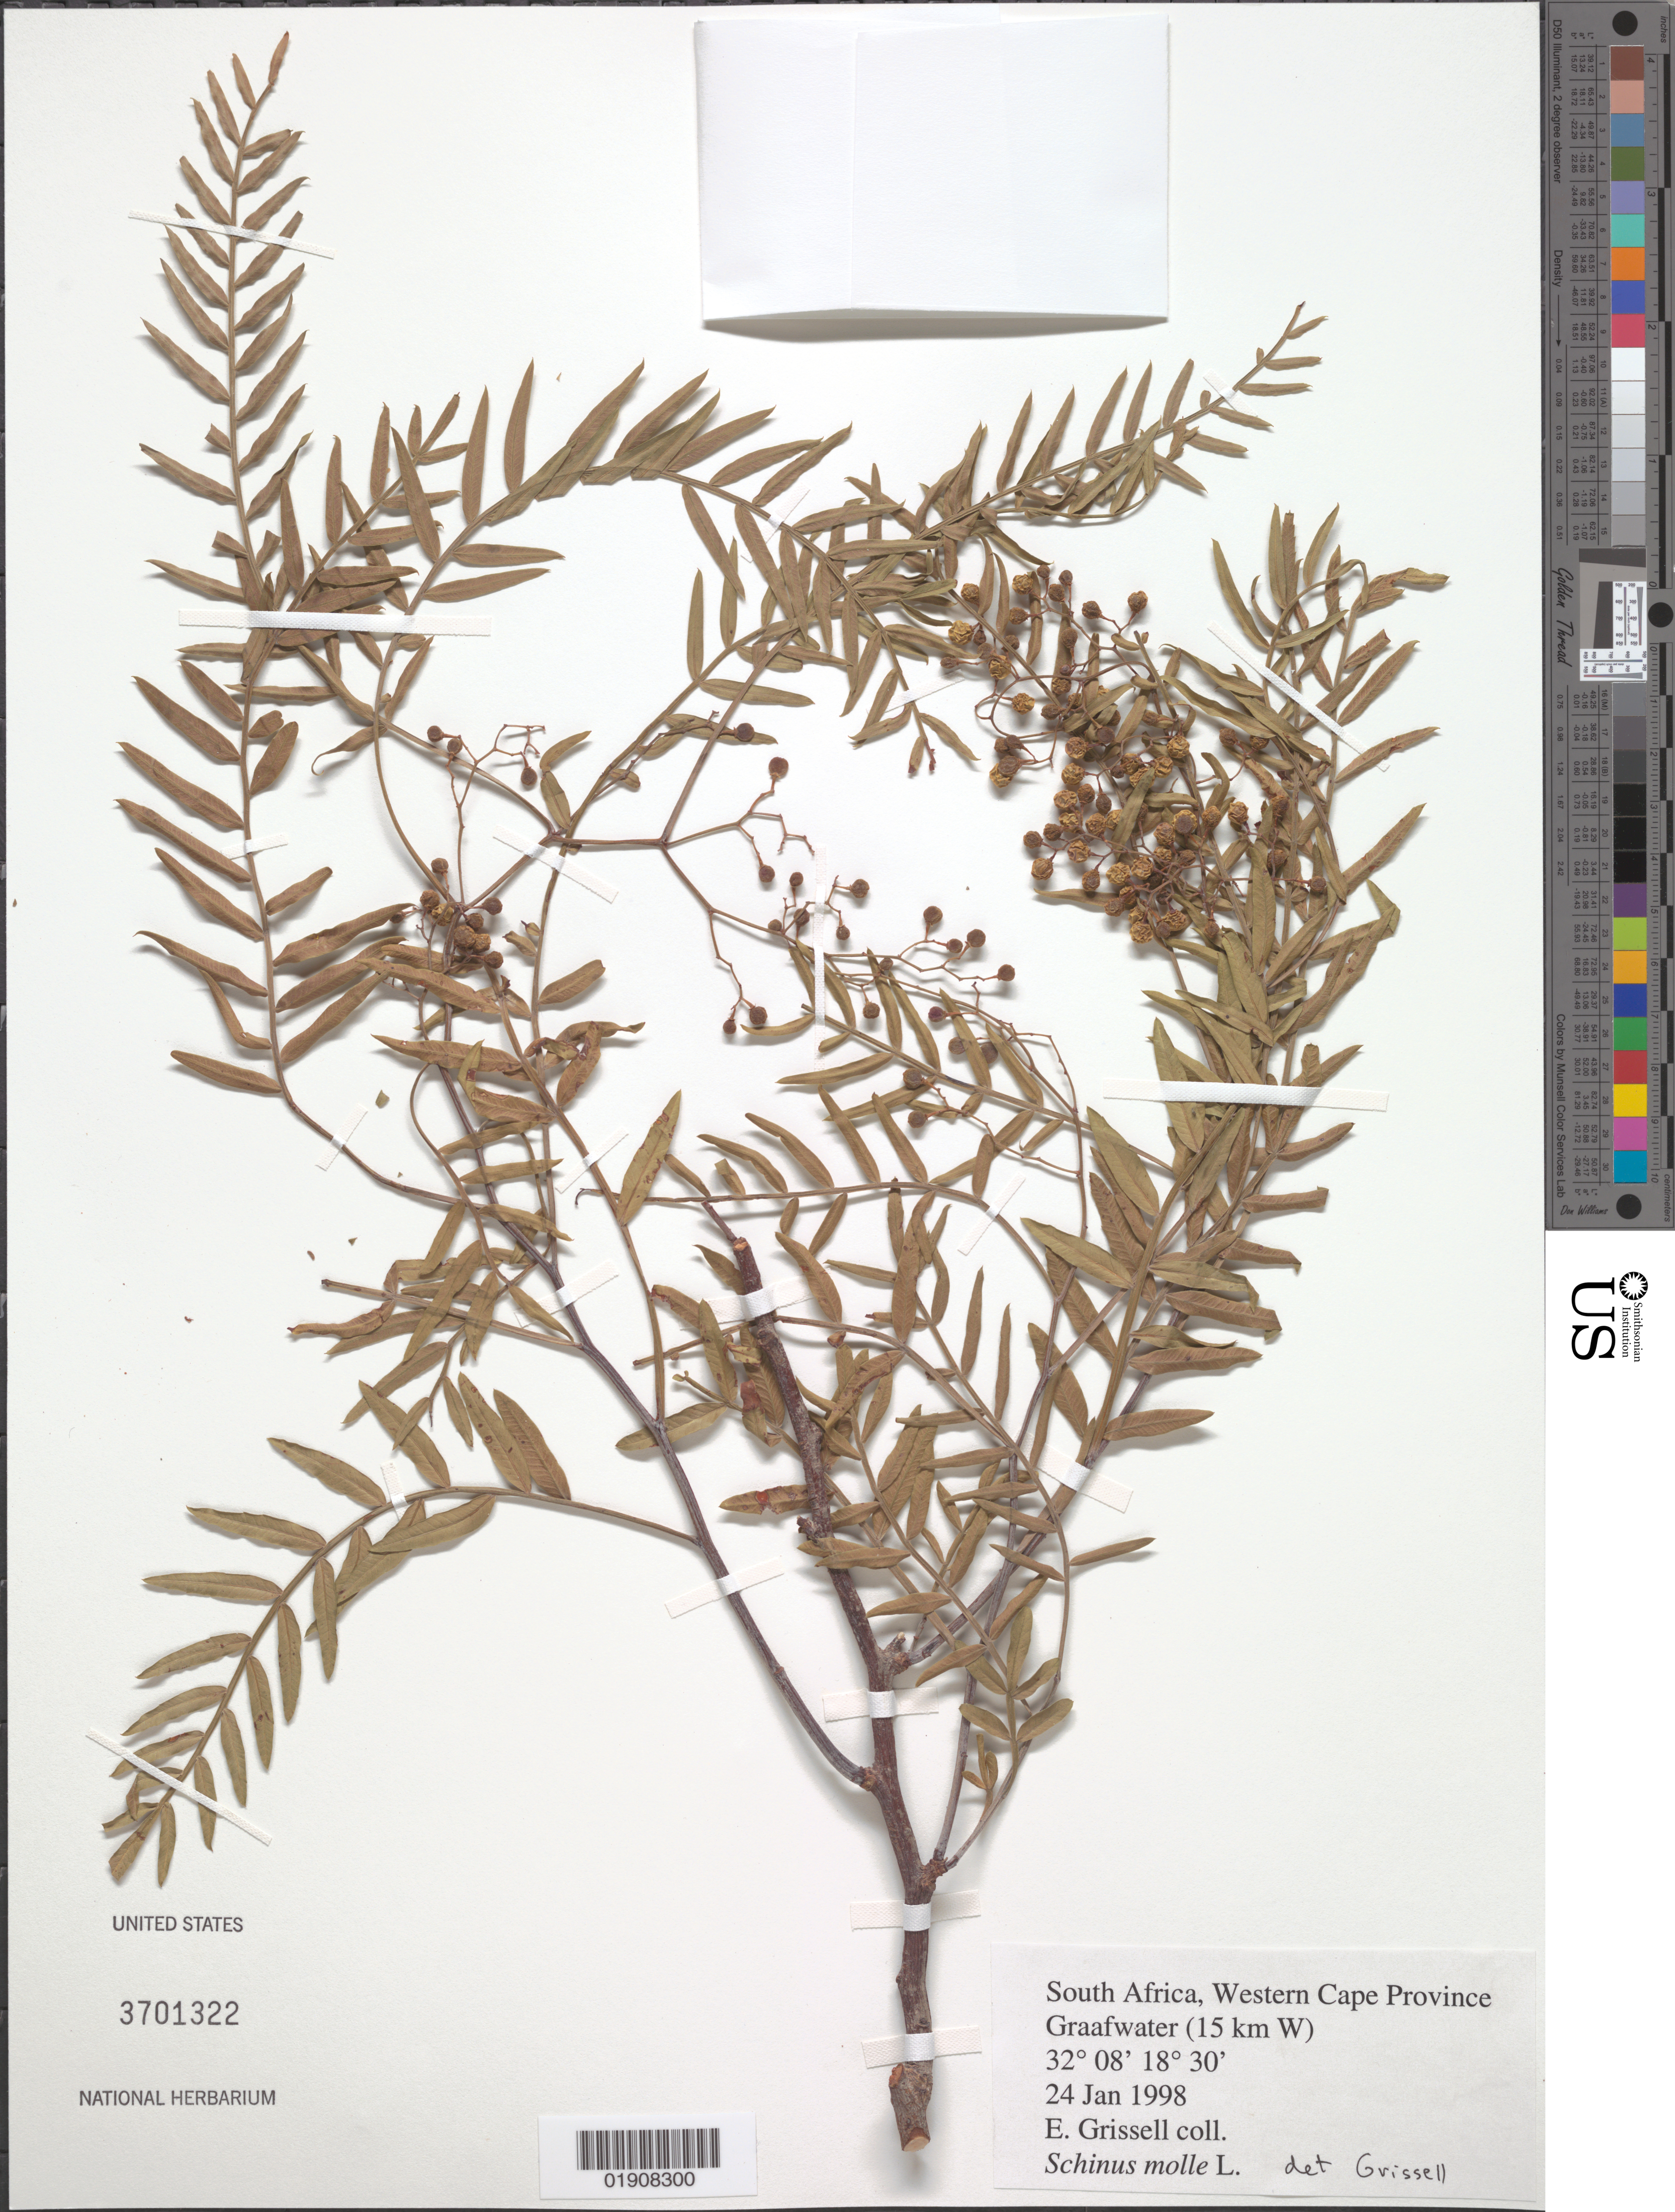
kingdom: Plantae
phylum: Tracheophyta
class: Magnoliopsida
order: Sapindales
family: Anacardiaceae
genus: Schinus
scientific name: Schinus molle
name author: L.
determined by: Grissell, Eric, (UNITED STATES)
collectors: E. Grissell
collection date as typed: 24 Jan 1998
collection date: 1998-01-24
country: South Africa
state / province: Western Cape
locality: Graafwater (15 km W)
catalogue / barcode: US 3701322